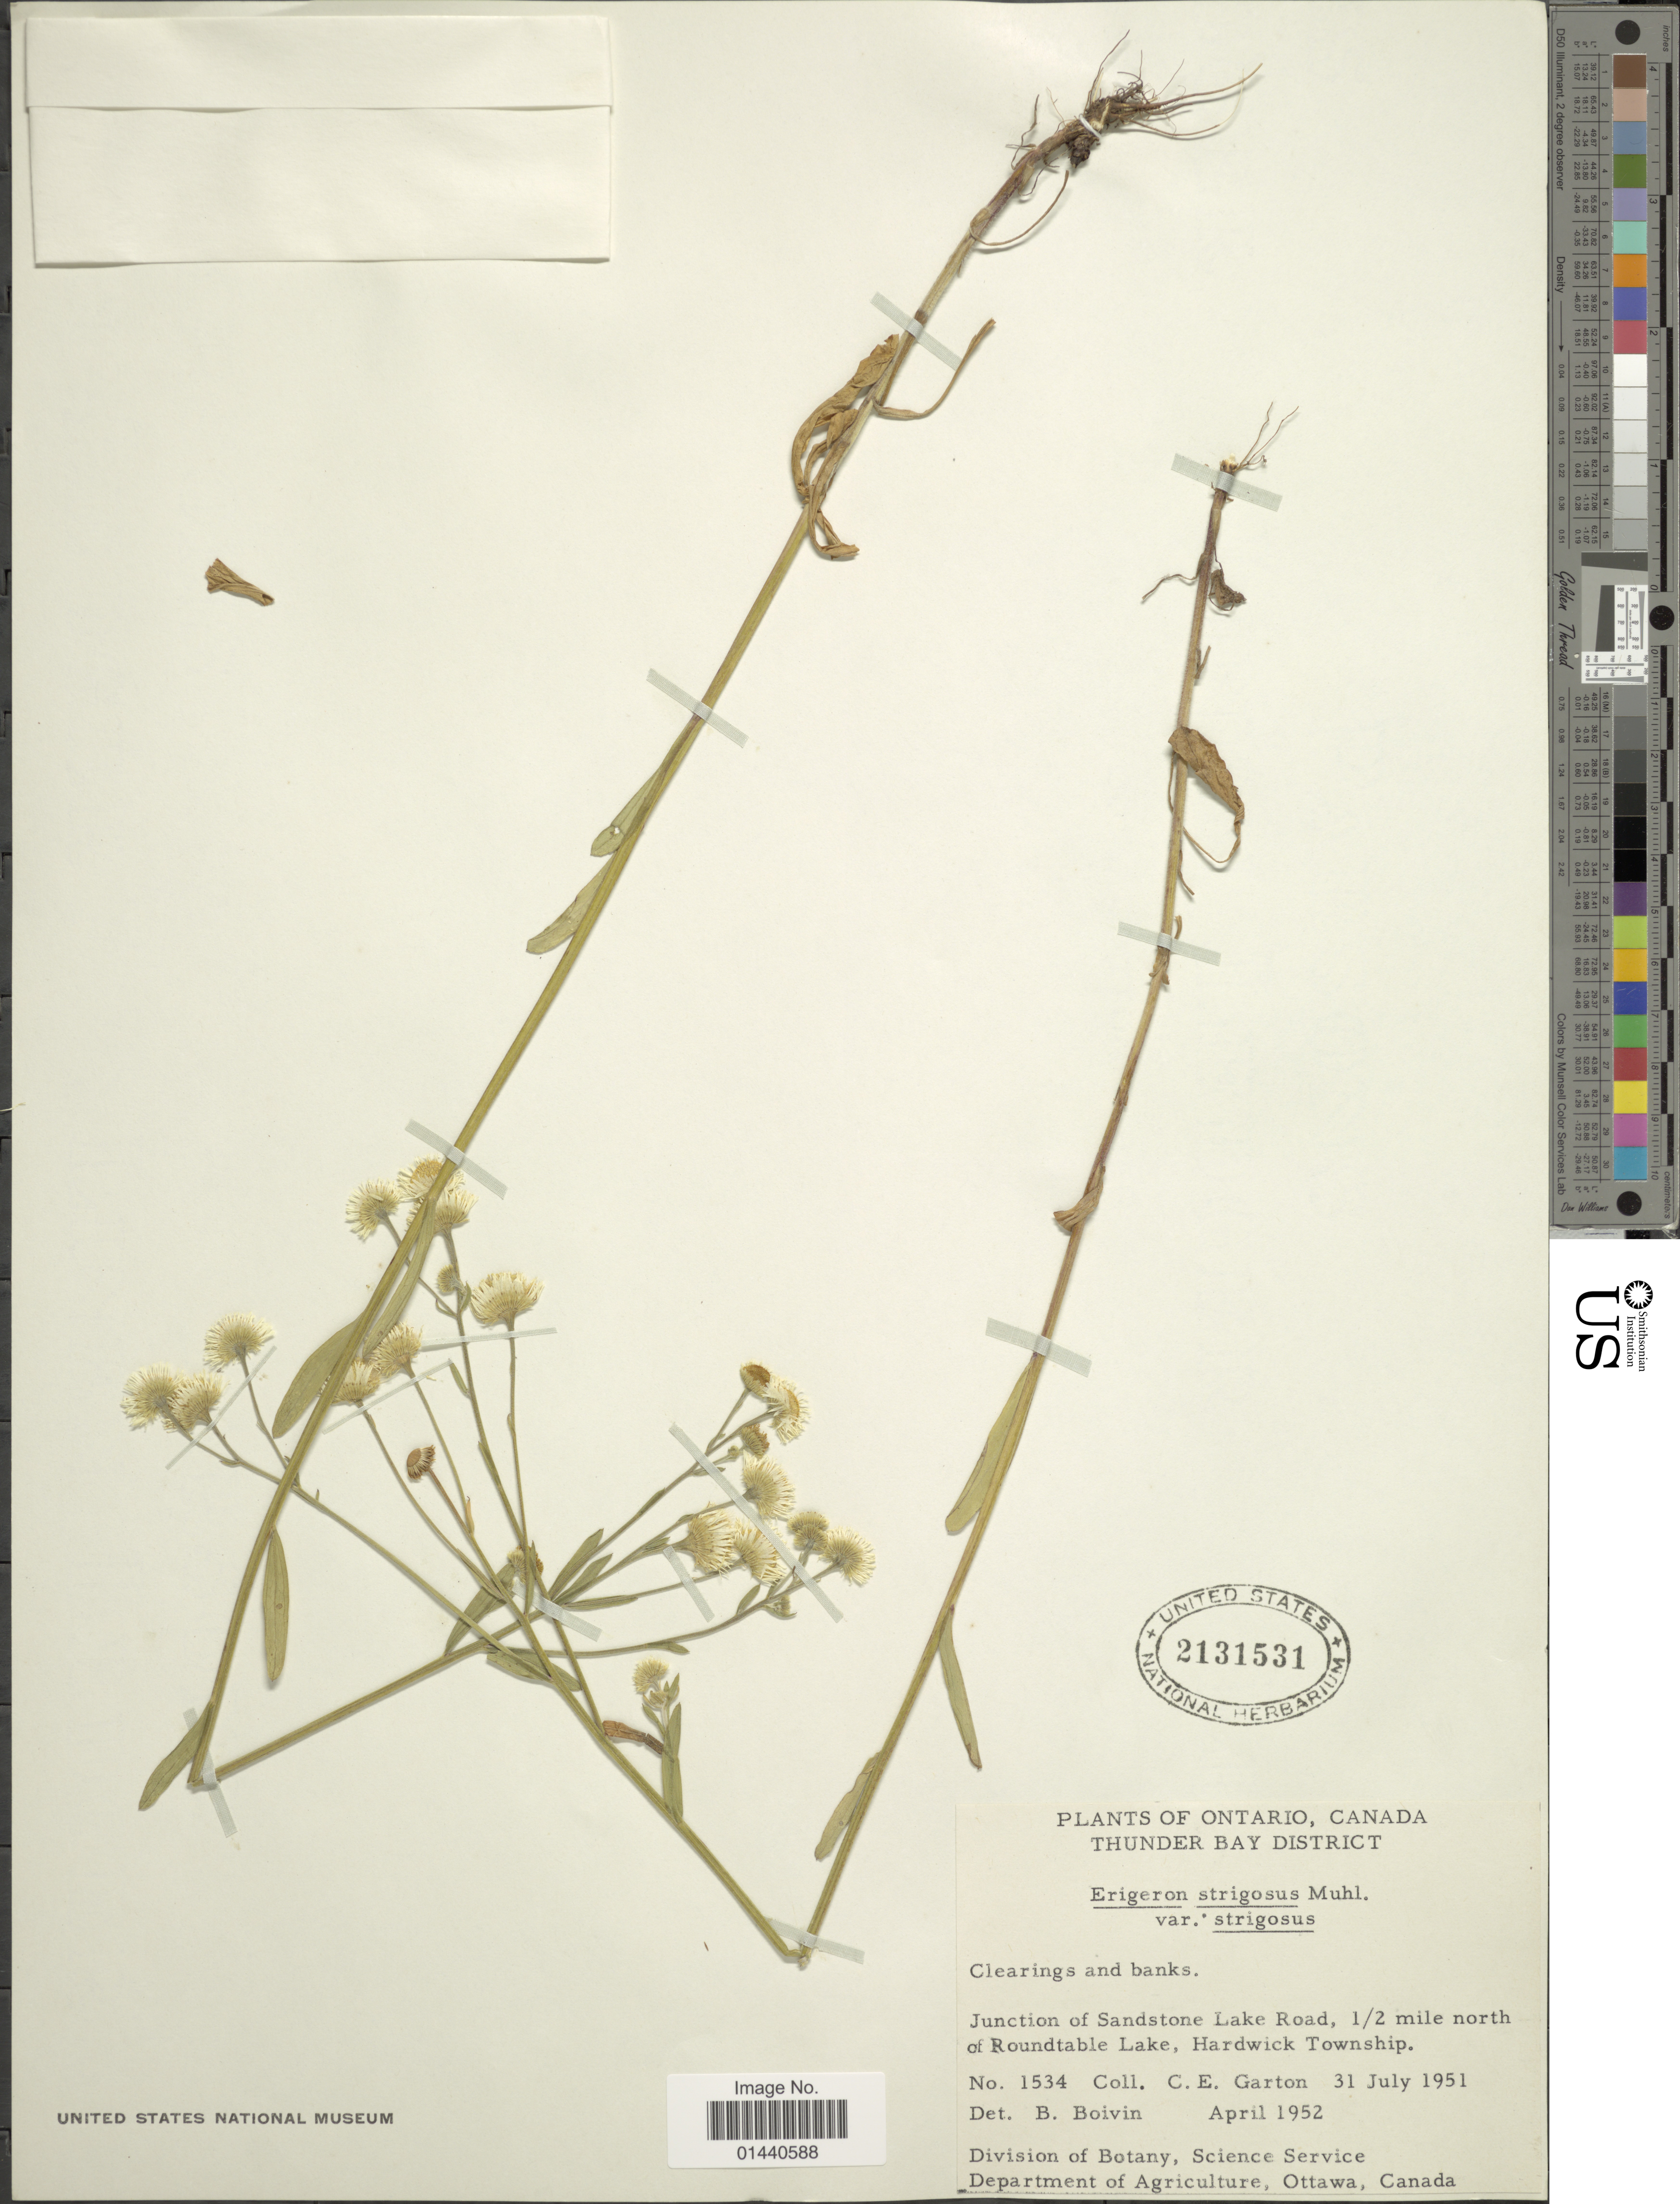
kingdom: Plantae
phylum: Tracheophyta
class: Magnoliopsida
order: Asterales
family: Asteraceae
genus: Erigeron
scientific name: Erigeron strigosus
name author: Muhl. ex Willd.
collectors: C. E. Garton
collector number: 1534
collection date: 1951-07-31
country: Canada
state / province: Ontario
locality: Thunder Bay District. Junction of Sandstone Lake Road, ½ mile north of Roundtable Lake, Hardwick Township.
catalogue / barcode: US 2131531